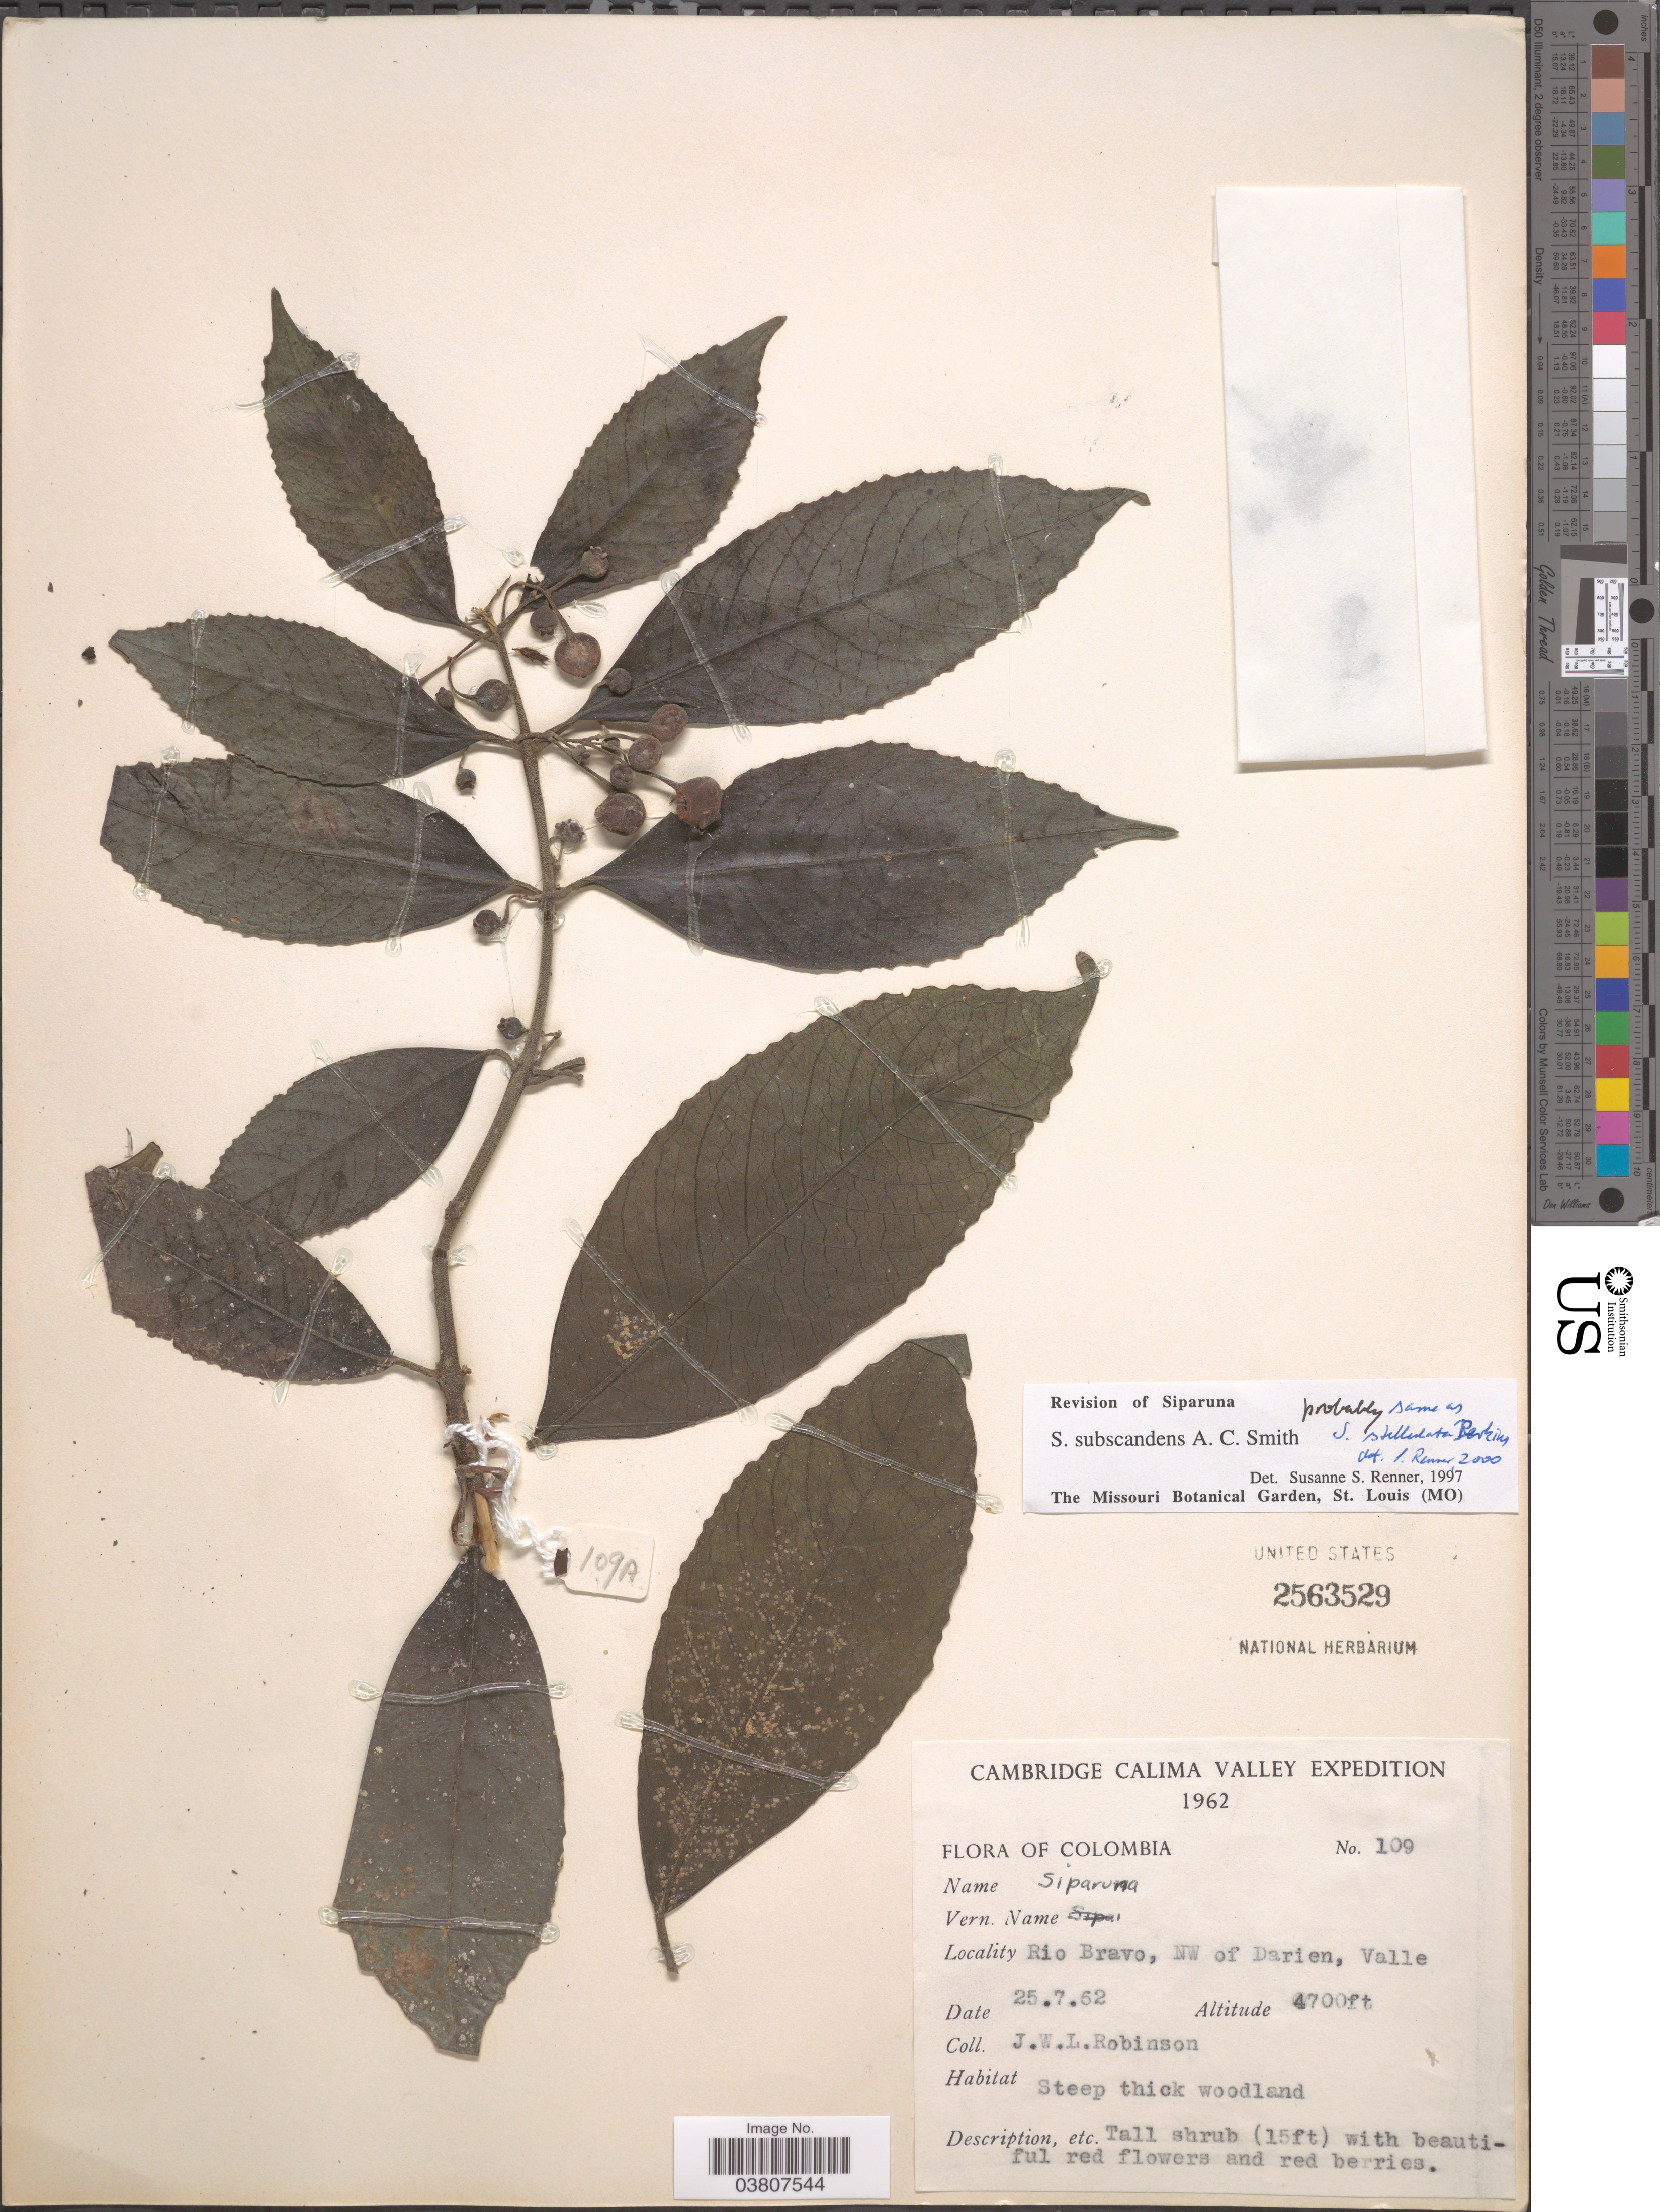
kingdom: Plantae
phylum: Tracheophyta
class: Magnoliopsida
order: Laurales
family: Siparunaceae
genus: Siparuna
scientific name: Siparuna stellulata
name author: Perkins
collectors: J. W. Robinson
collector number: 109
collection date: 1962-07-25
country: Colombia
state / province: Valle del Cauca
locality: Rio Bravo, NW of Darien, Valle.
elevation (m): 1433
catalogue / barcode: US 2563529